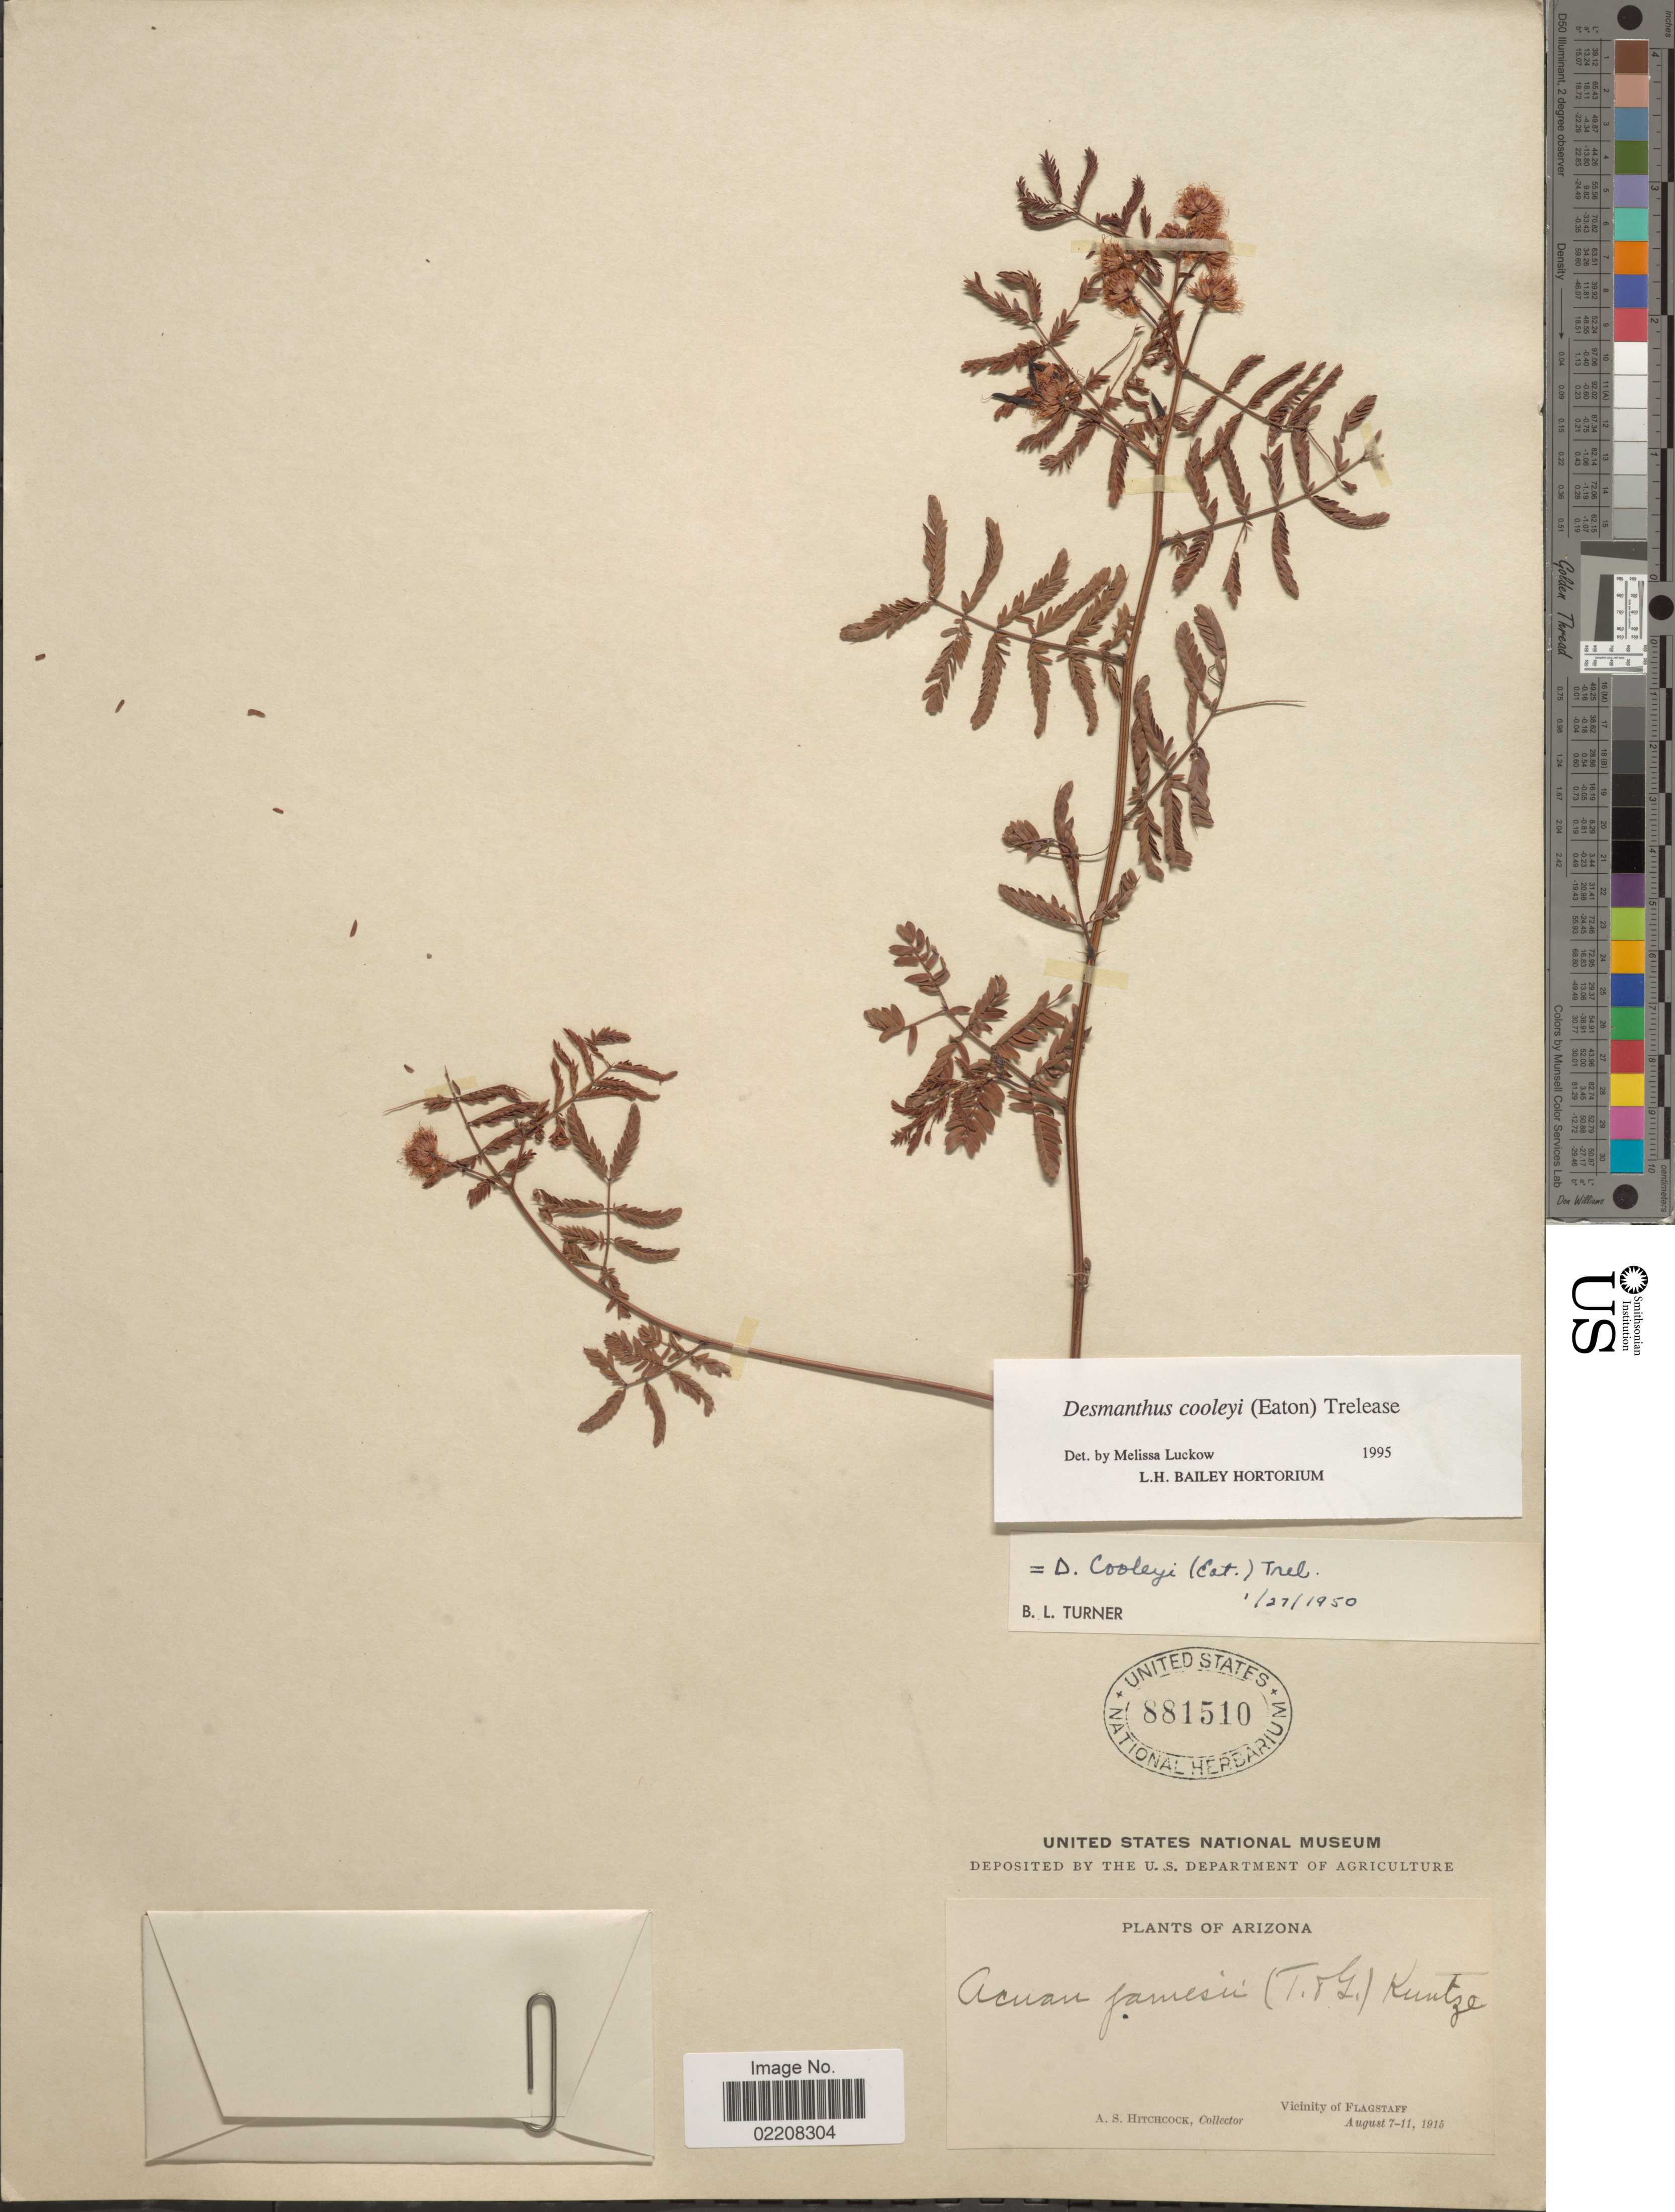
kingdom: Plantae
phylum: Tracheophyta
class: Magnoliopsida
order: Fabales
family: Fabaceae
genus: Desmanthus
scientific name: Desmanthus cooleyi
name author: (Eaton) Trel.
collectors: A. S. Hitchcock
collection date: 1915-08-07/1915-08-11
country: United States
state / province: Arizona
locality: Vicinity of Flagstaff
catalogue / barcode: US 881510